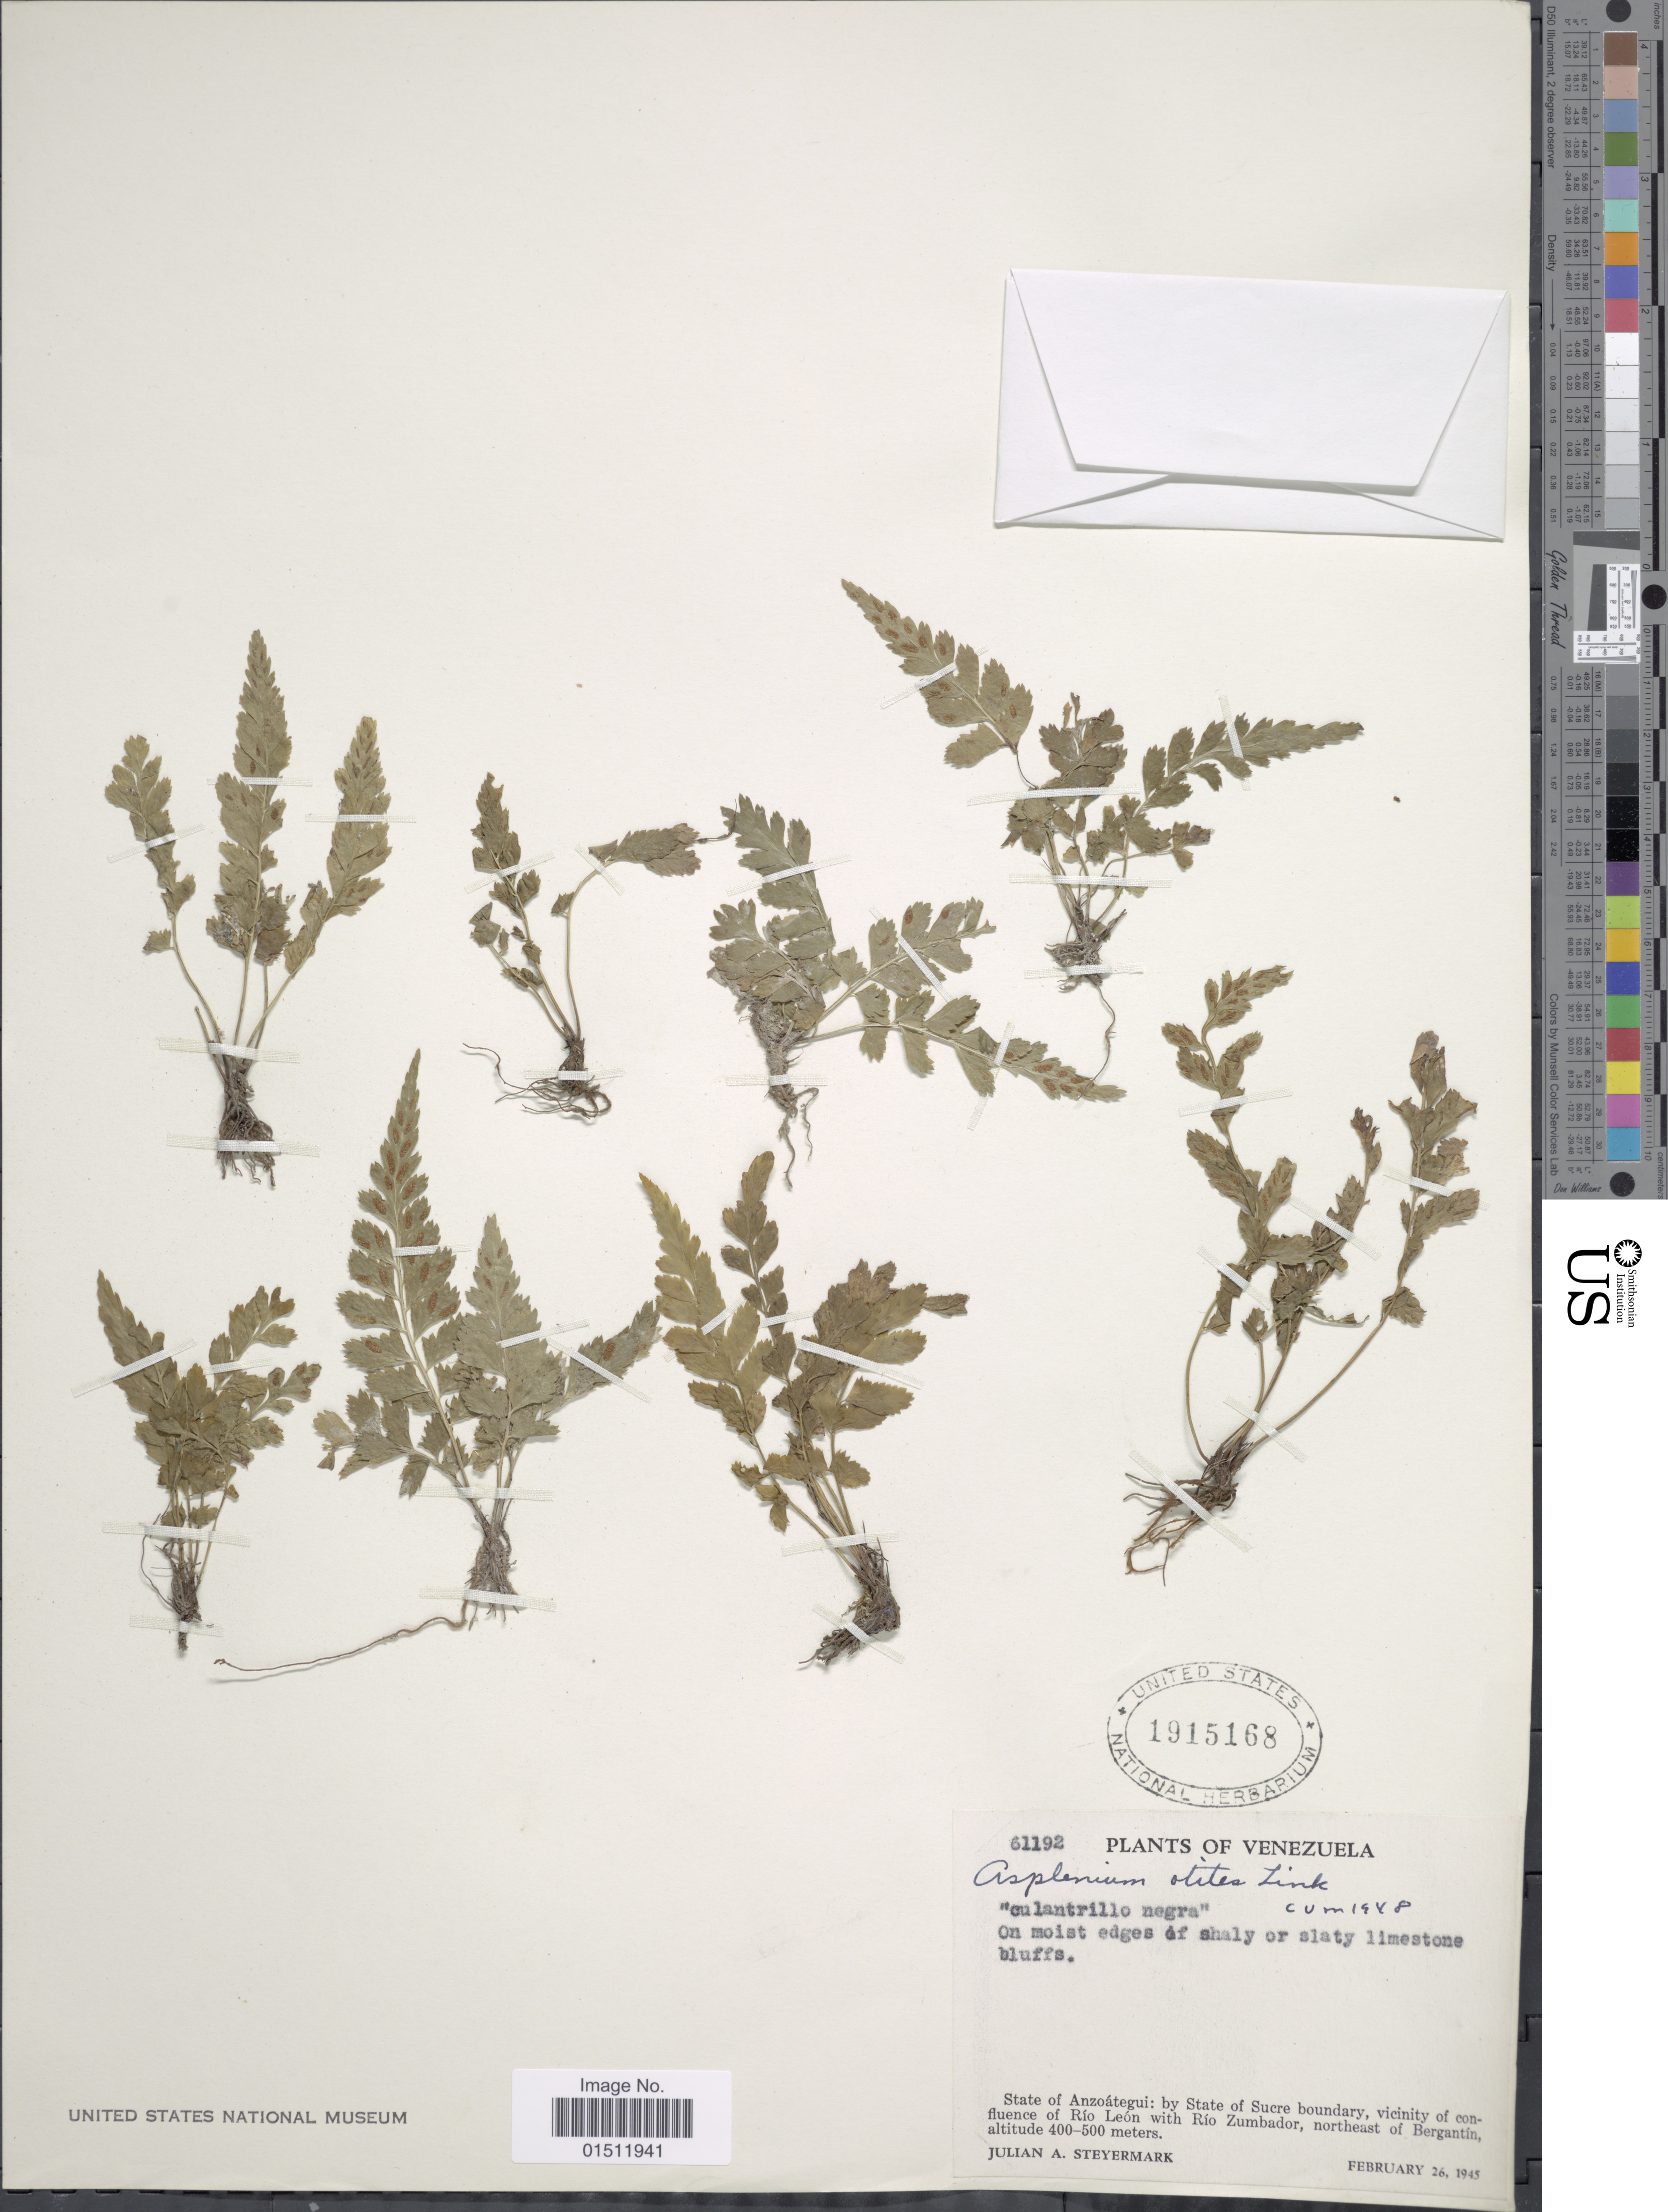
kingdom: Plantae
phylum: Tracheophyta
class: Polypodiopsida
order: Polypodiales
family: Aspleniaceae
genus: Asplenium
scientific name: Asplenium otites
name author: Link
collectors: J. Steyermark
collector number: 61192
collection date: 1945-02-26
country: Venezuela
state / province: Anzoategui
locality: State of Anzoátegui: by State of Sucre boundary, vicinity of confluence of Rio Leon with Rio Zumbador, northeast of Bergantin.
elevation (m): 400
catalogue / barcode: US 1915168